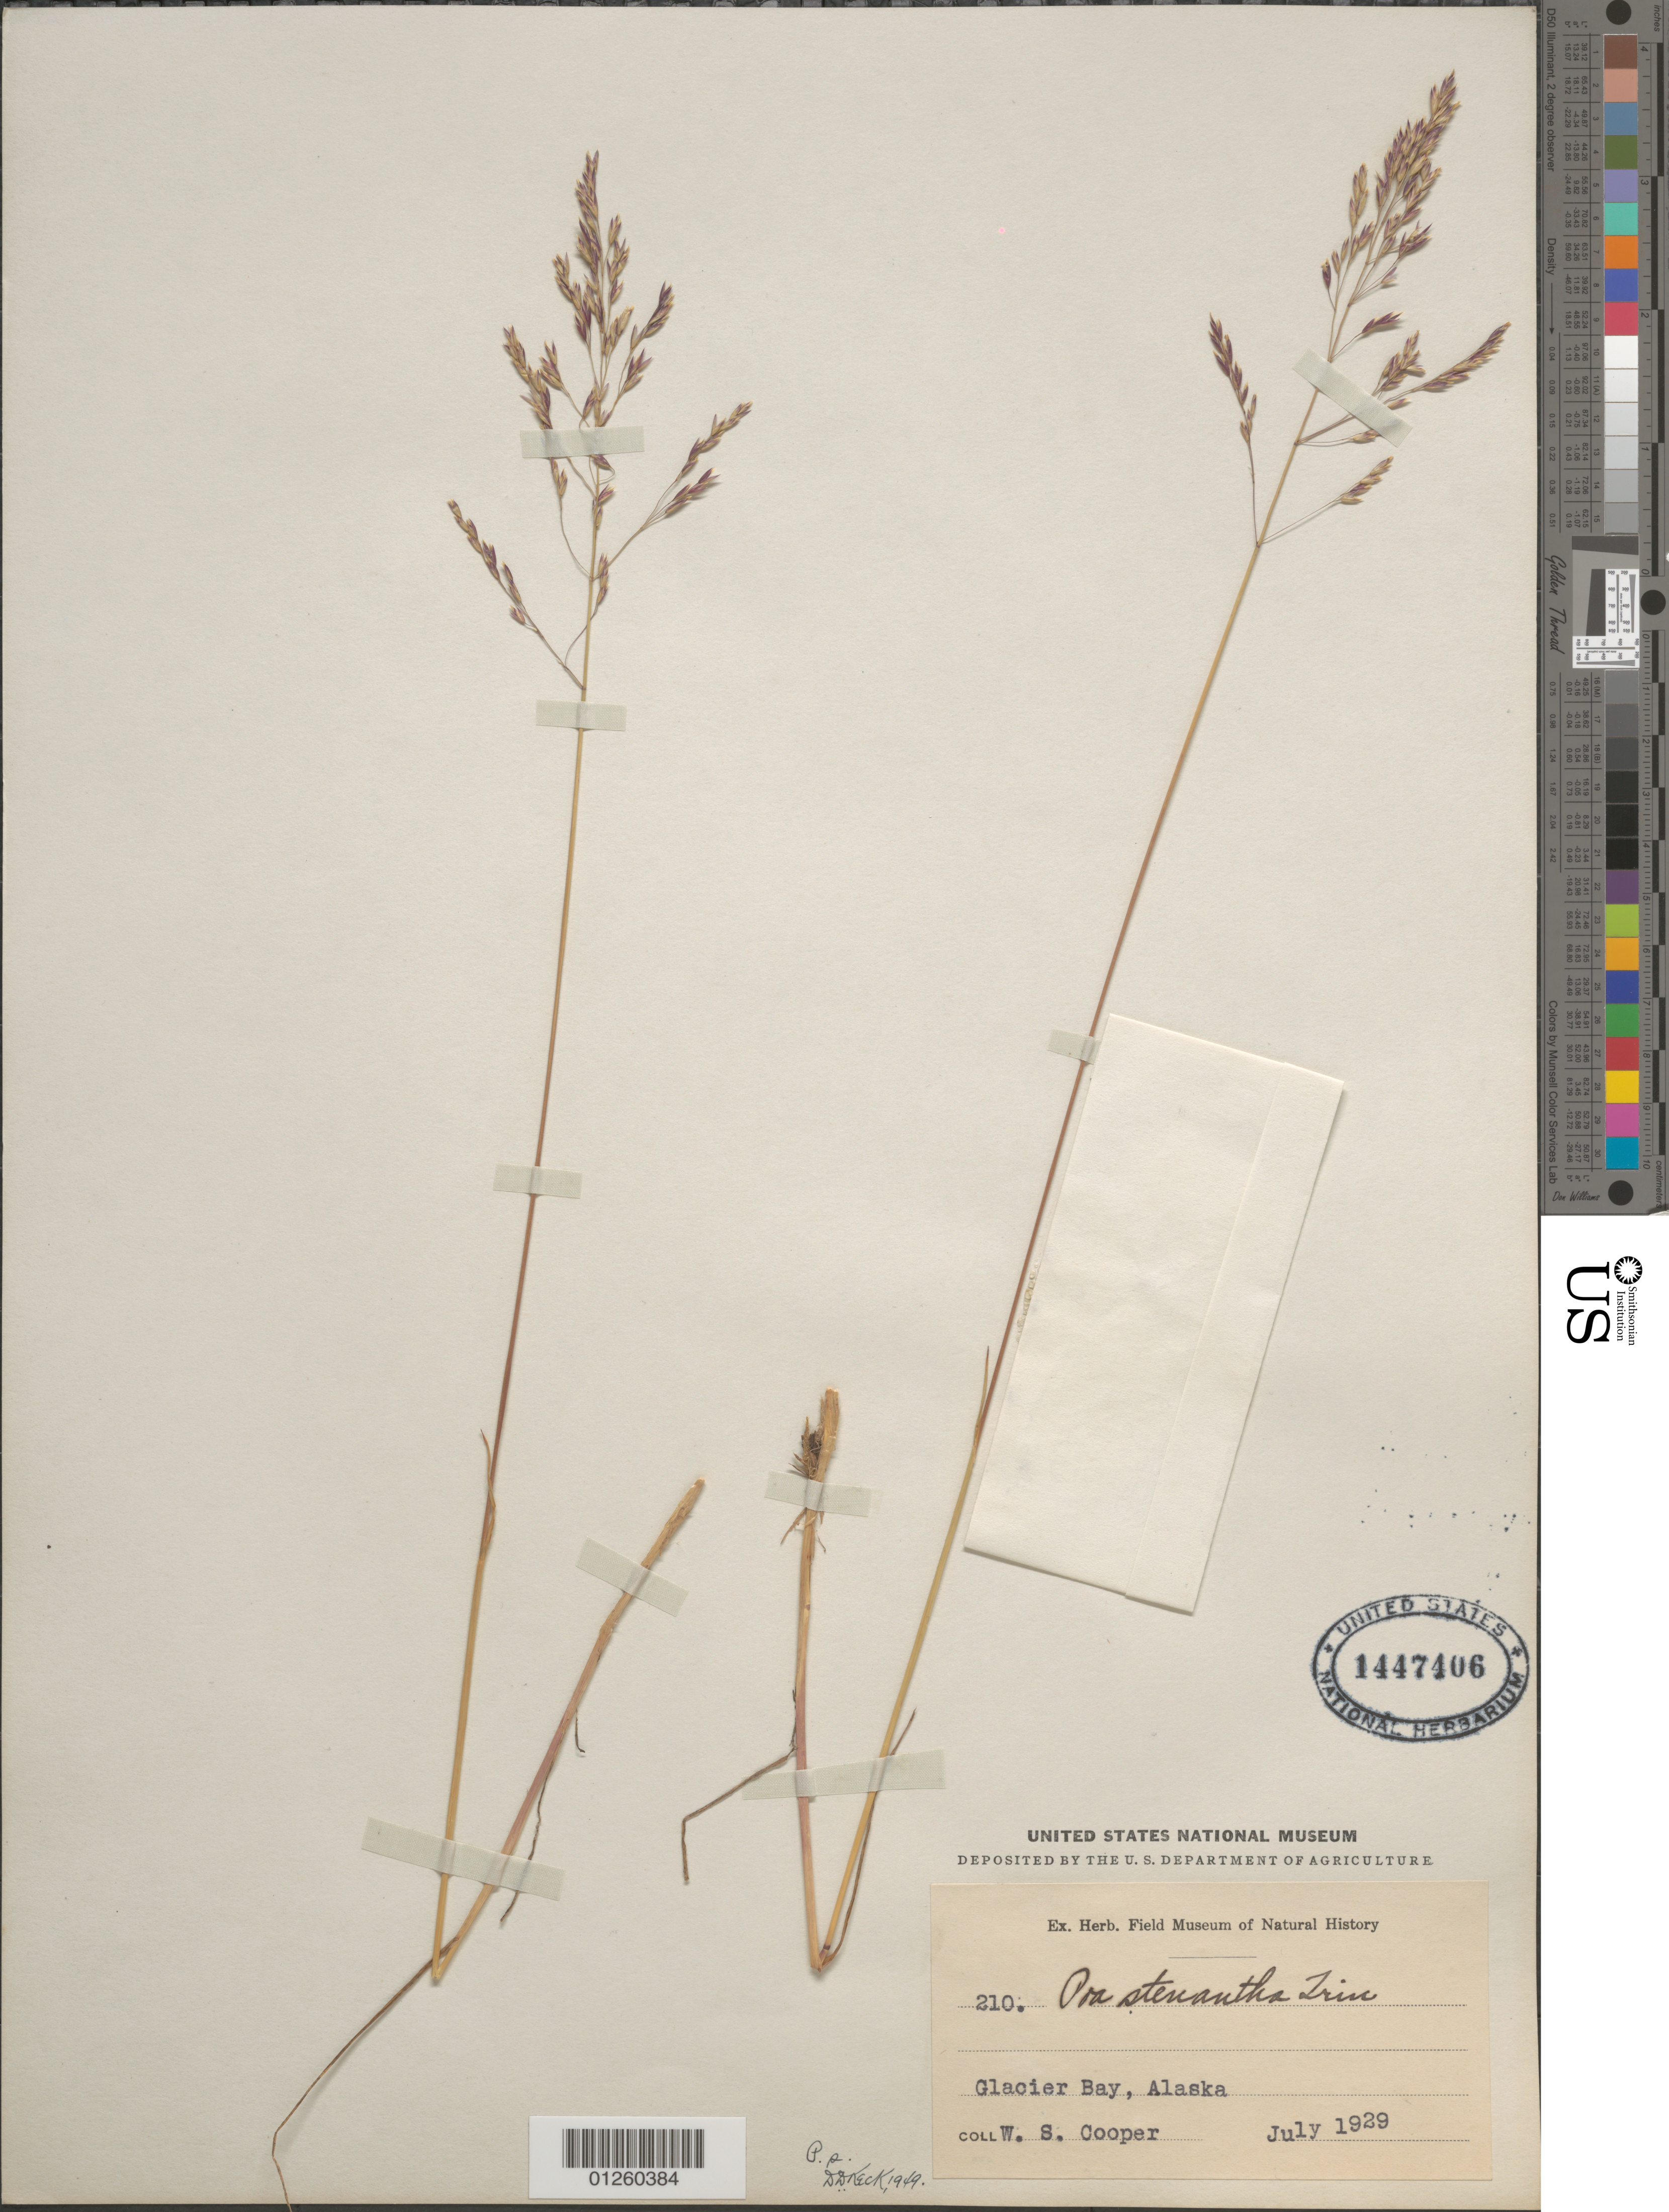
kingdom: Plantae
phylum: Tracheophyta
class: Liliopsida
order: Poales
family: Poaceae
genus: Poa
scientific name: Poa stenantha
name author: Trin.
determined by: Soreng, Robert J., Research Associate (BOT), Smithsonian Institution - National Museum of Natural History (UNITED STATES)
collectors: W. S. Cooper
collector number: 210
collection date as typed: July 1929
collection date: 1929-07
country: United States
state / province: Alaska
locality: Glacier Bay, Alaska.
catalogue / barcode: US 1447406